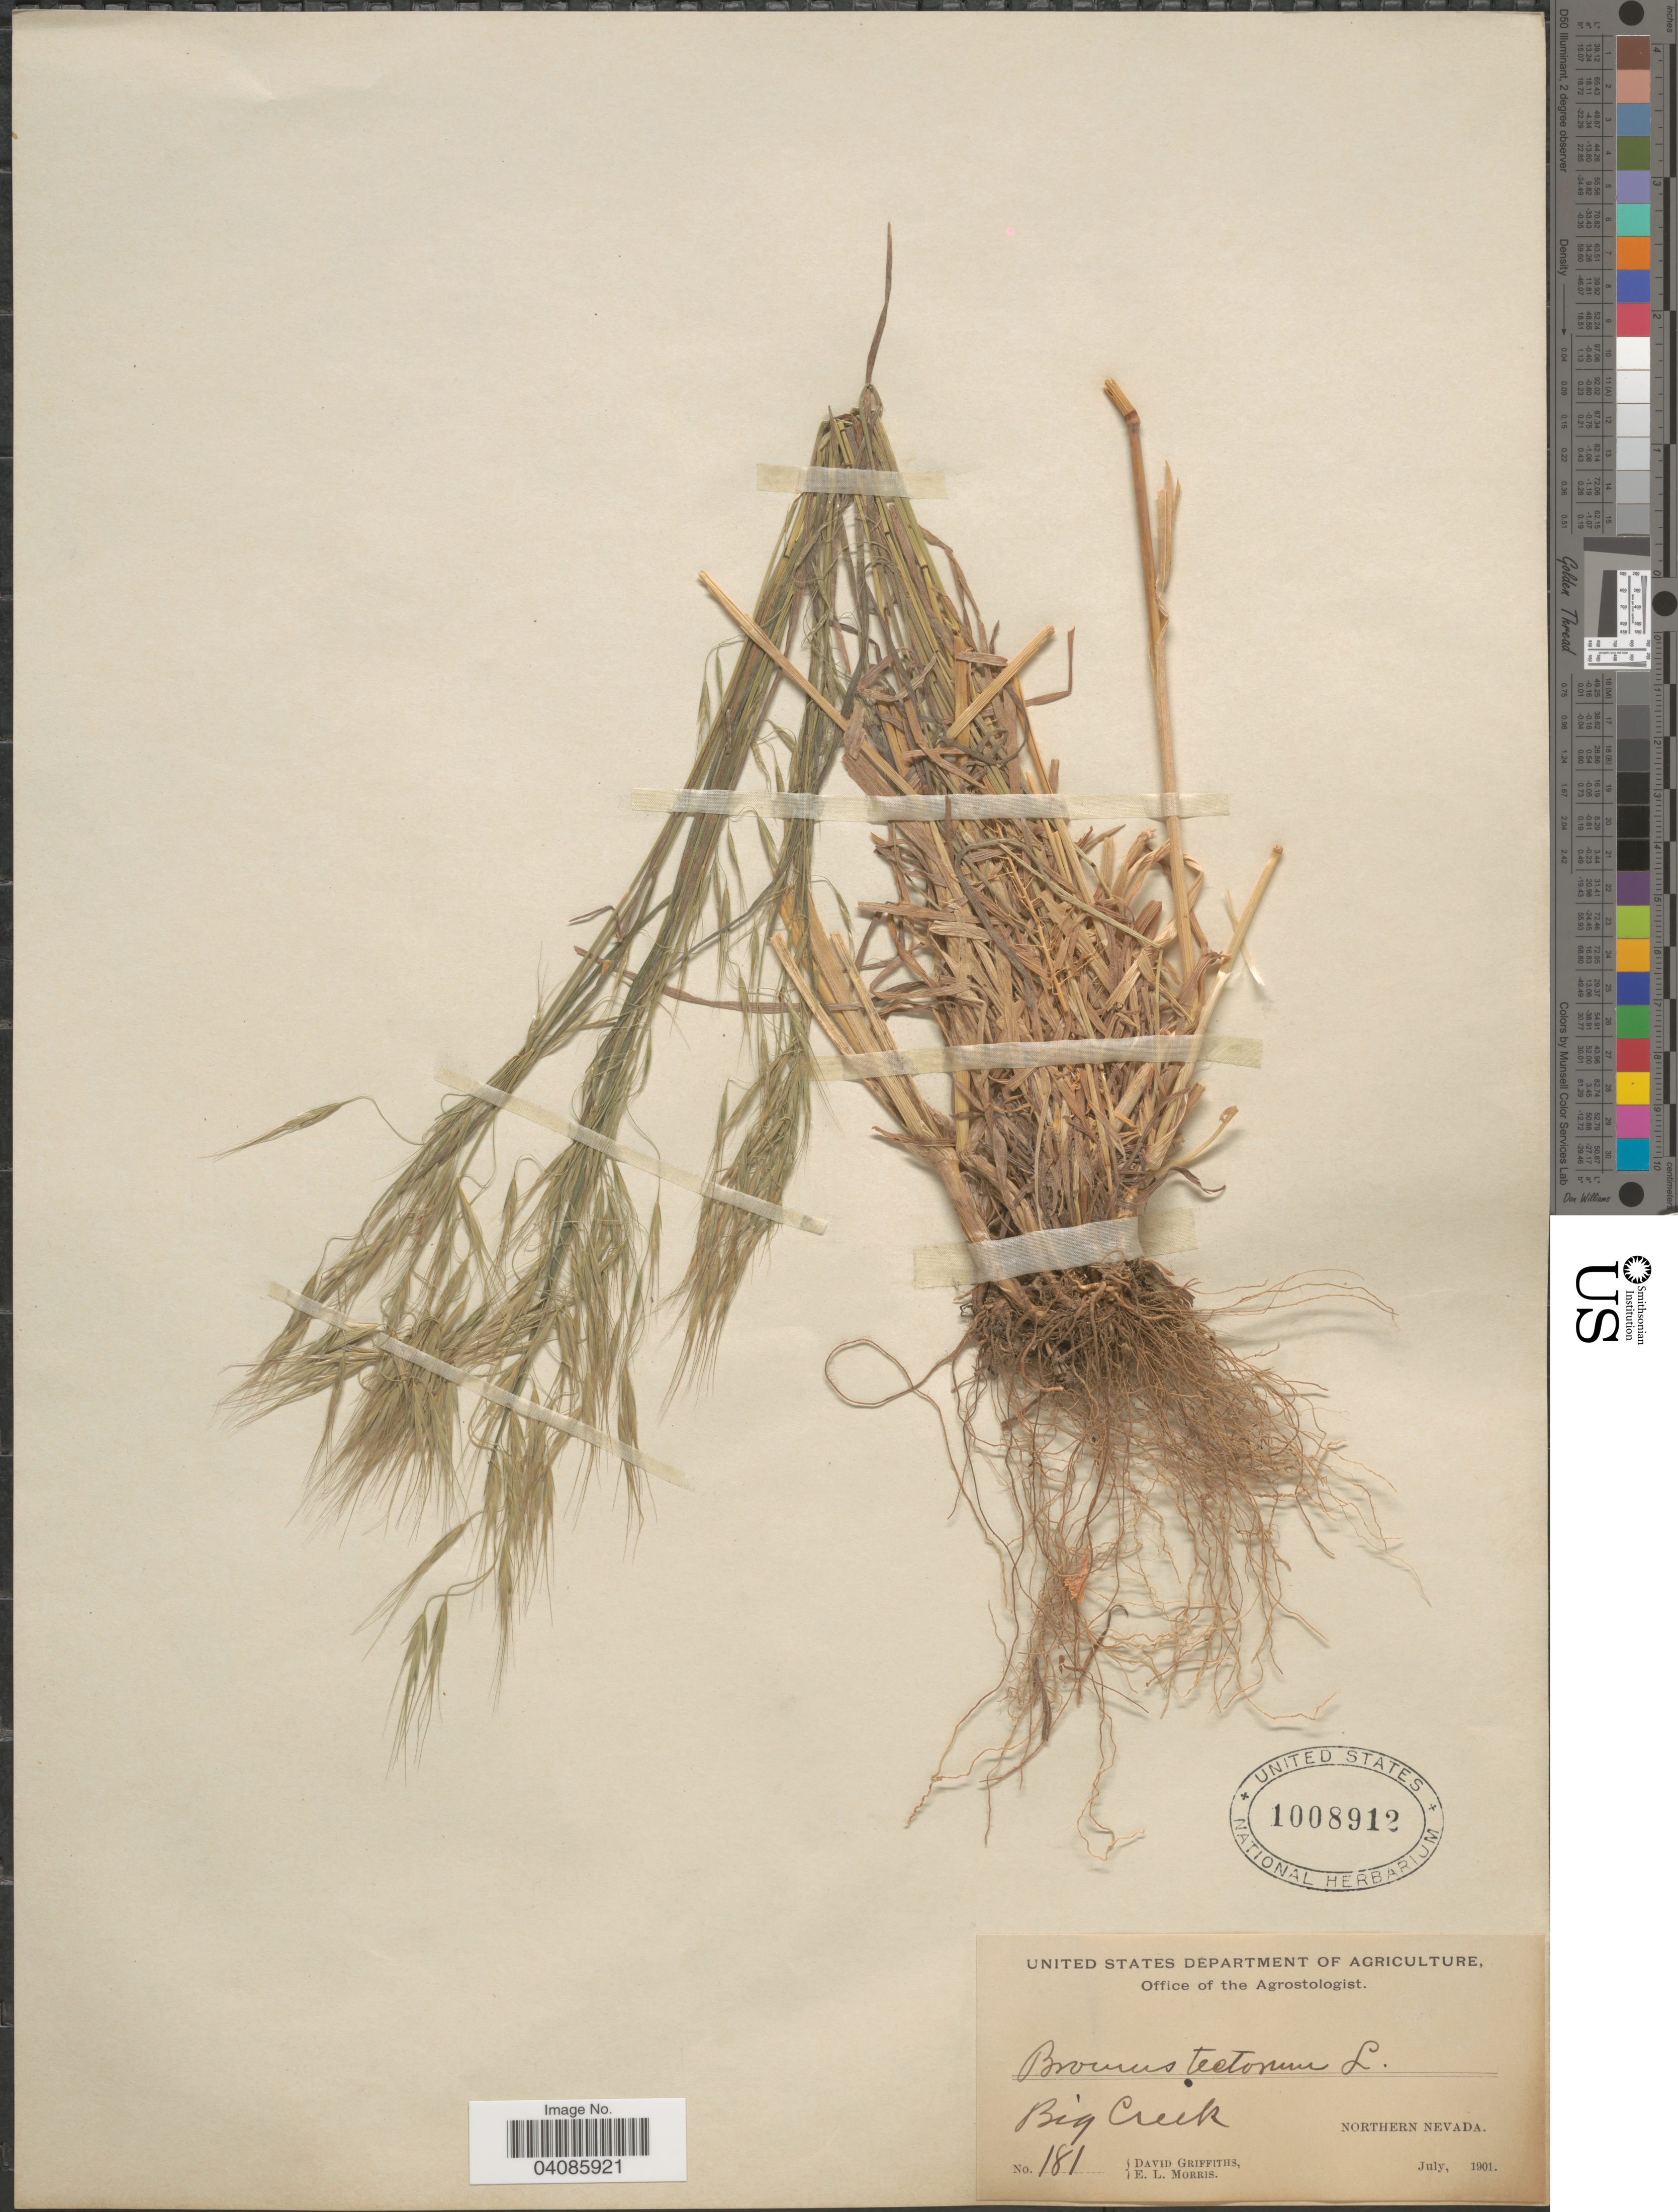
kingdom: Plantae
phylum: Tracheophyta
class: Liliopsida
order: Poales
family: Poaceae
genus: Bromus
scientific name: Bromus tectorum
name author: L.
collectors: D. Griffiths & E. Morris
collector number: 181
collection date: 1901-07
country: United States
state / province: Nevada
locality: Big Creek. Northern Nevada.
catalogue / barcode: US 1008912